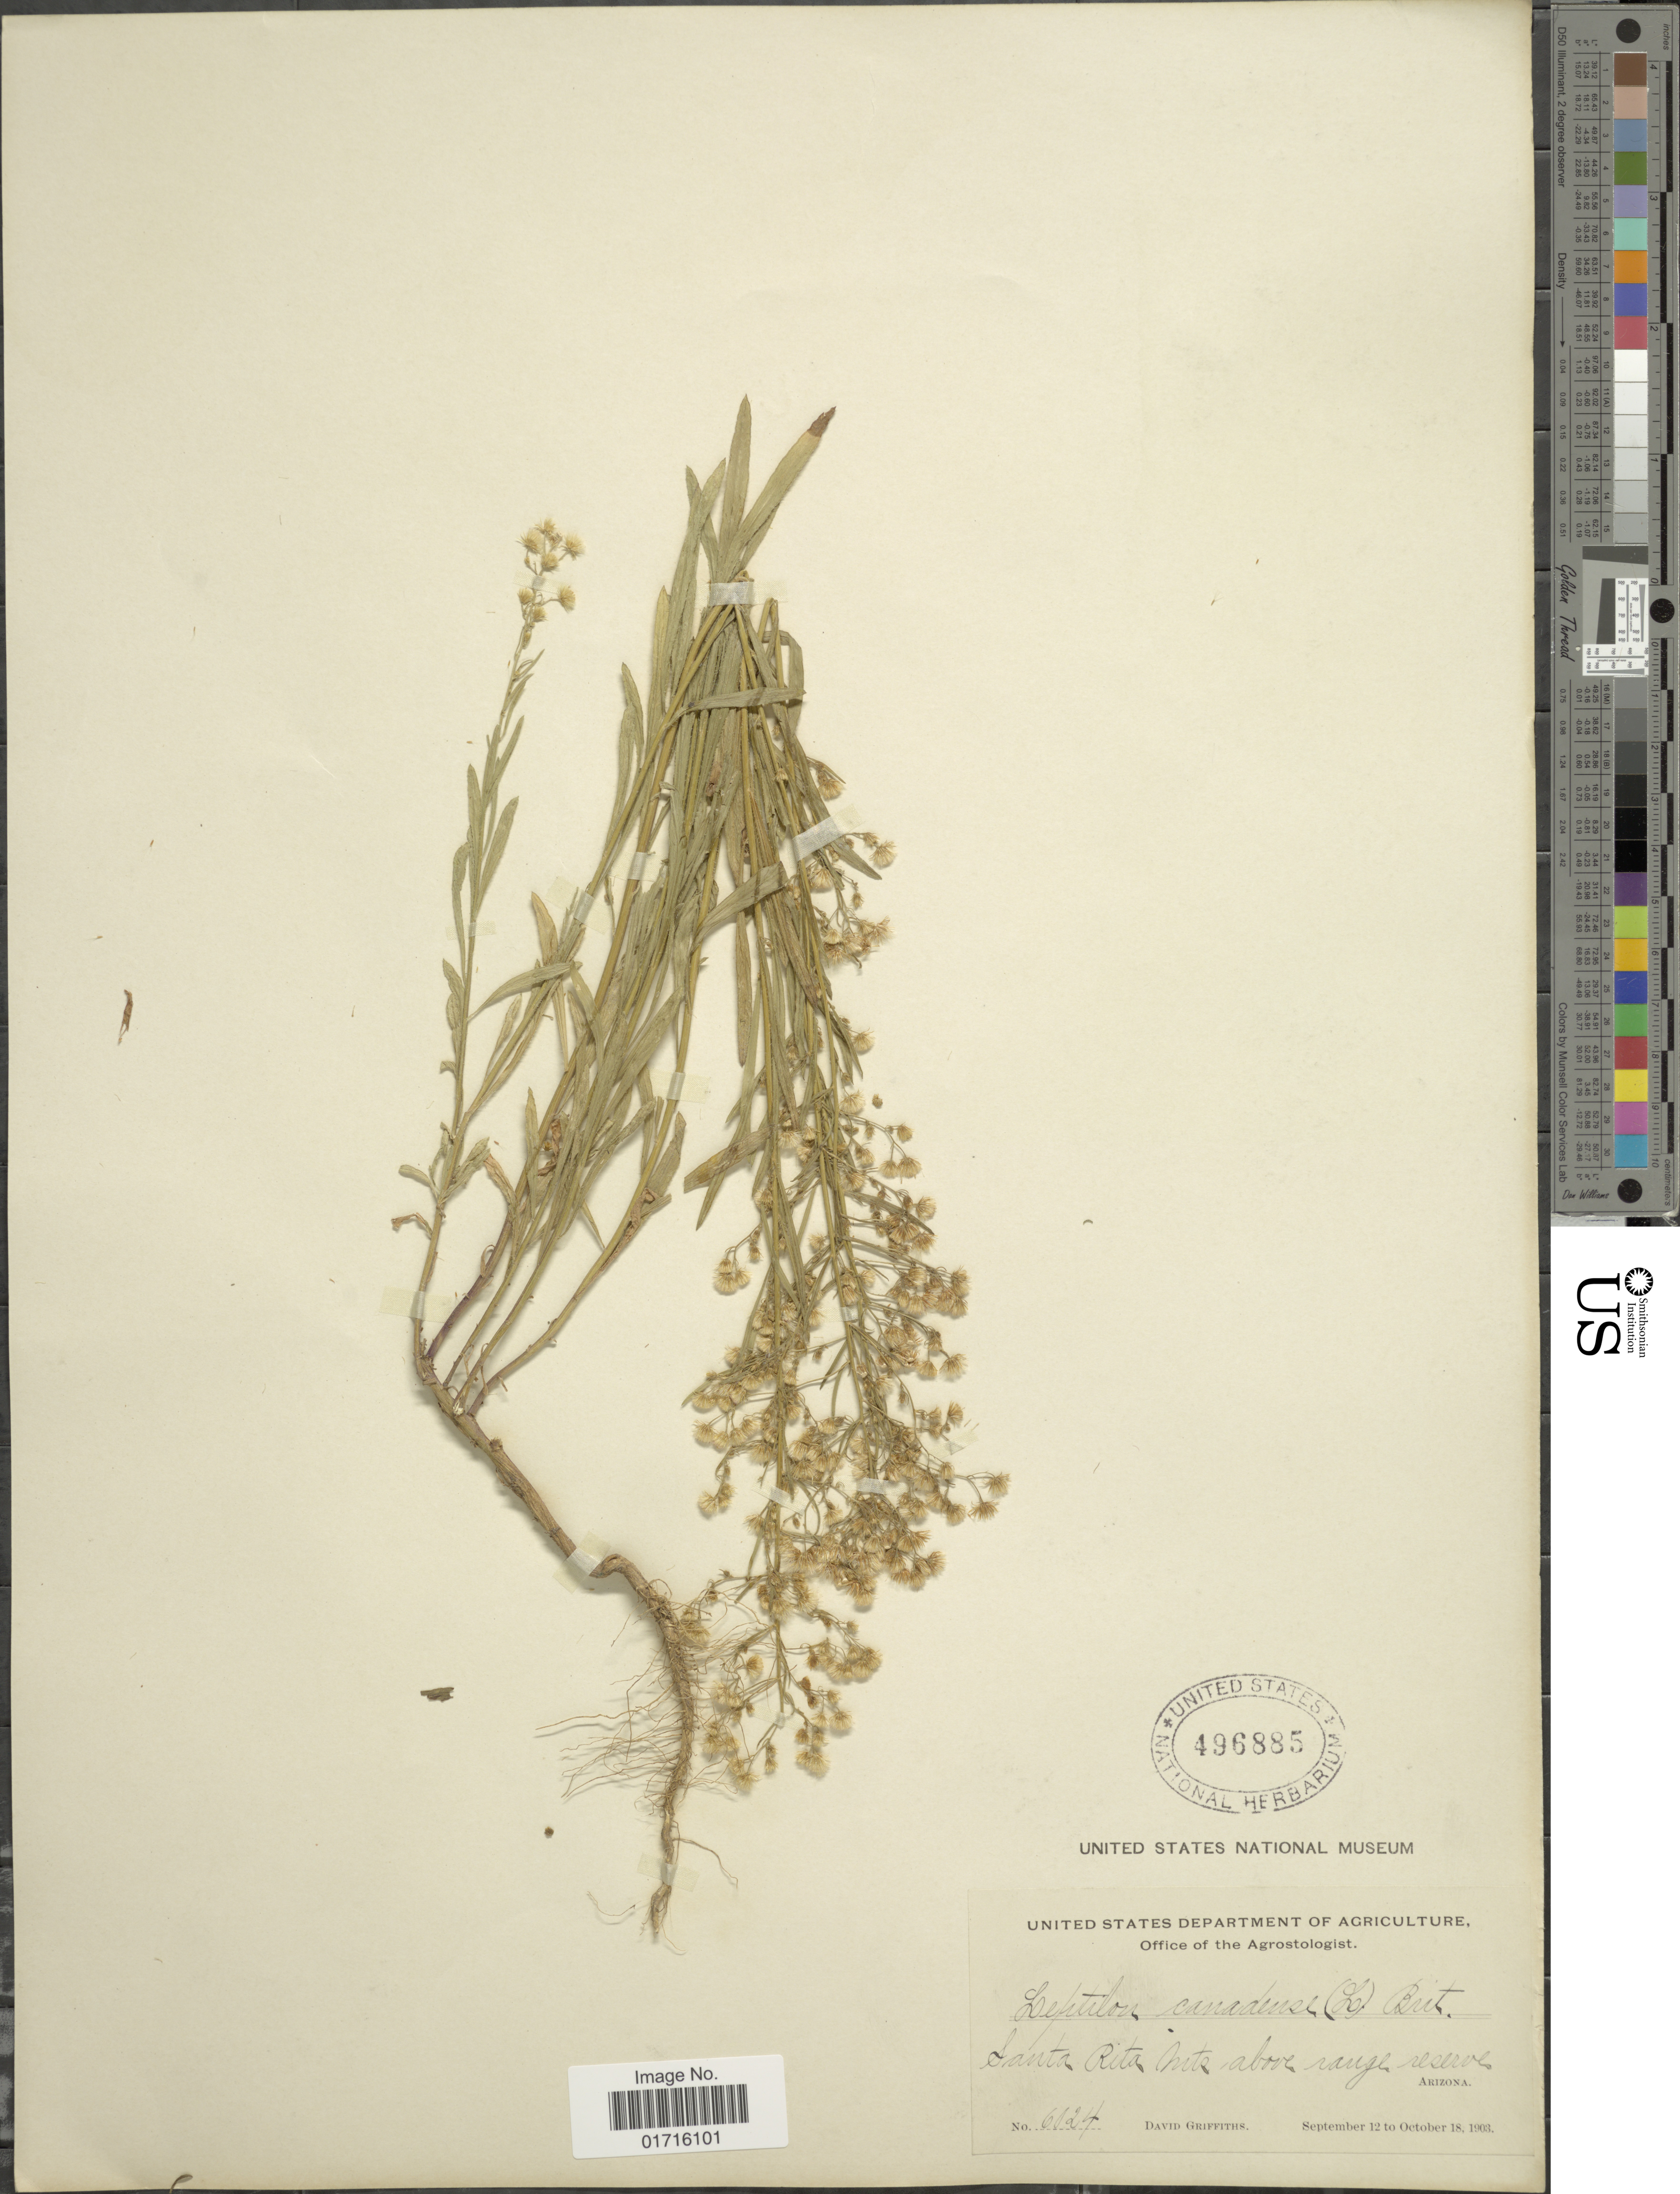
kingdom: Plantae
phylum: Tracheophyta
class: Magnoliopsida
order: Asterales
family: Asteraceae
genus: Conyza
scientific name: Conyza canadensis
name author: (L.) Cronq.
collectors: D. Griffiths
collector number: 6024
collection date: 1903-09-12/1903-10-18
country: United States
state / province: Arizona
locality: Santa Rita Mts above range reserve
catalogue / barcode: US 496885